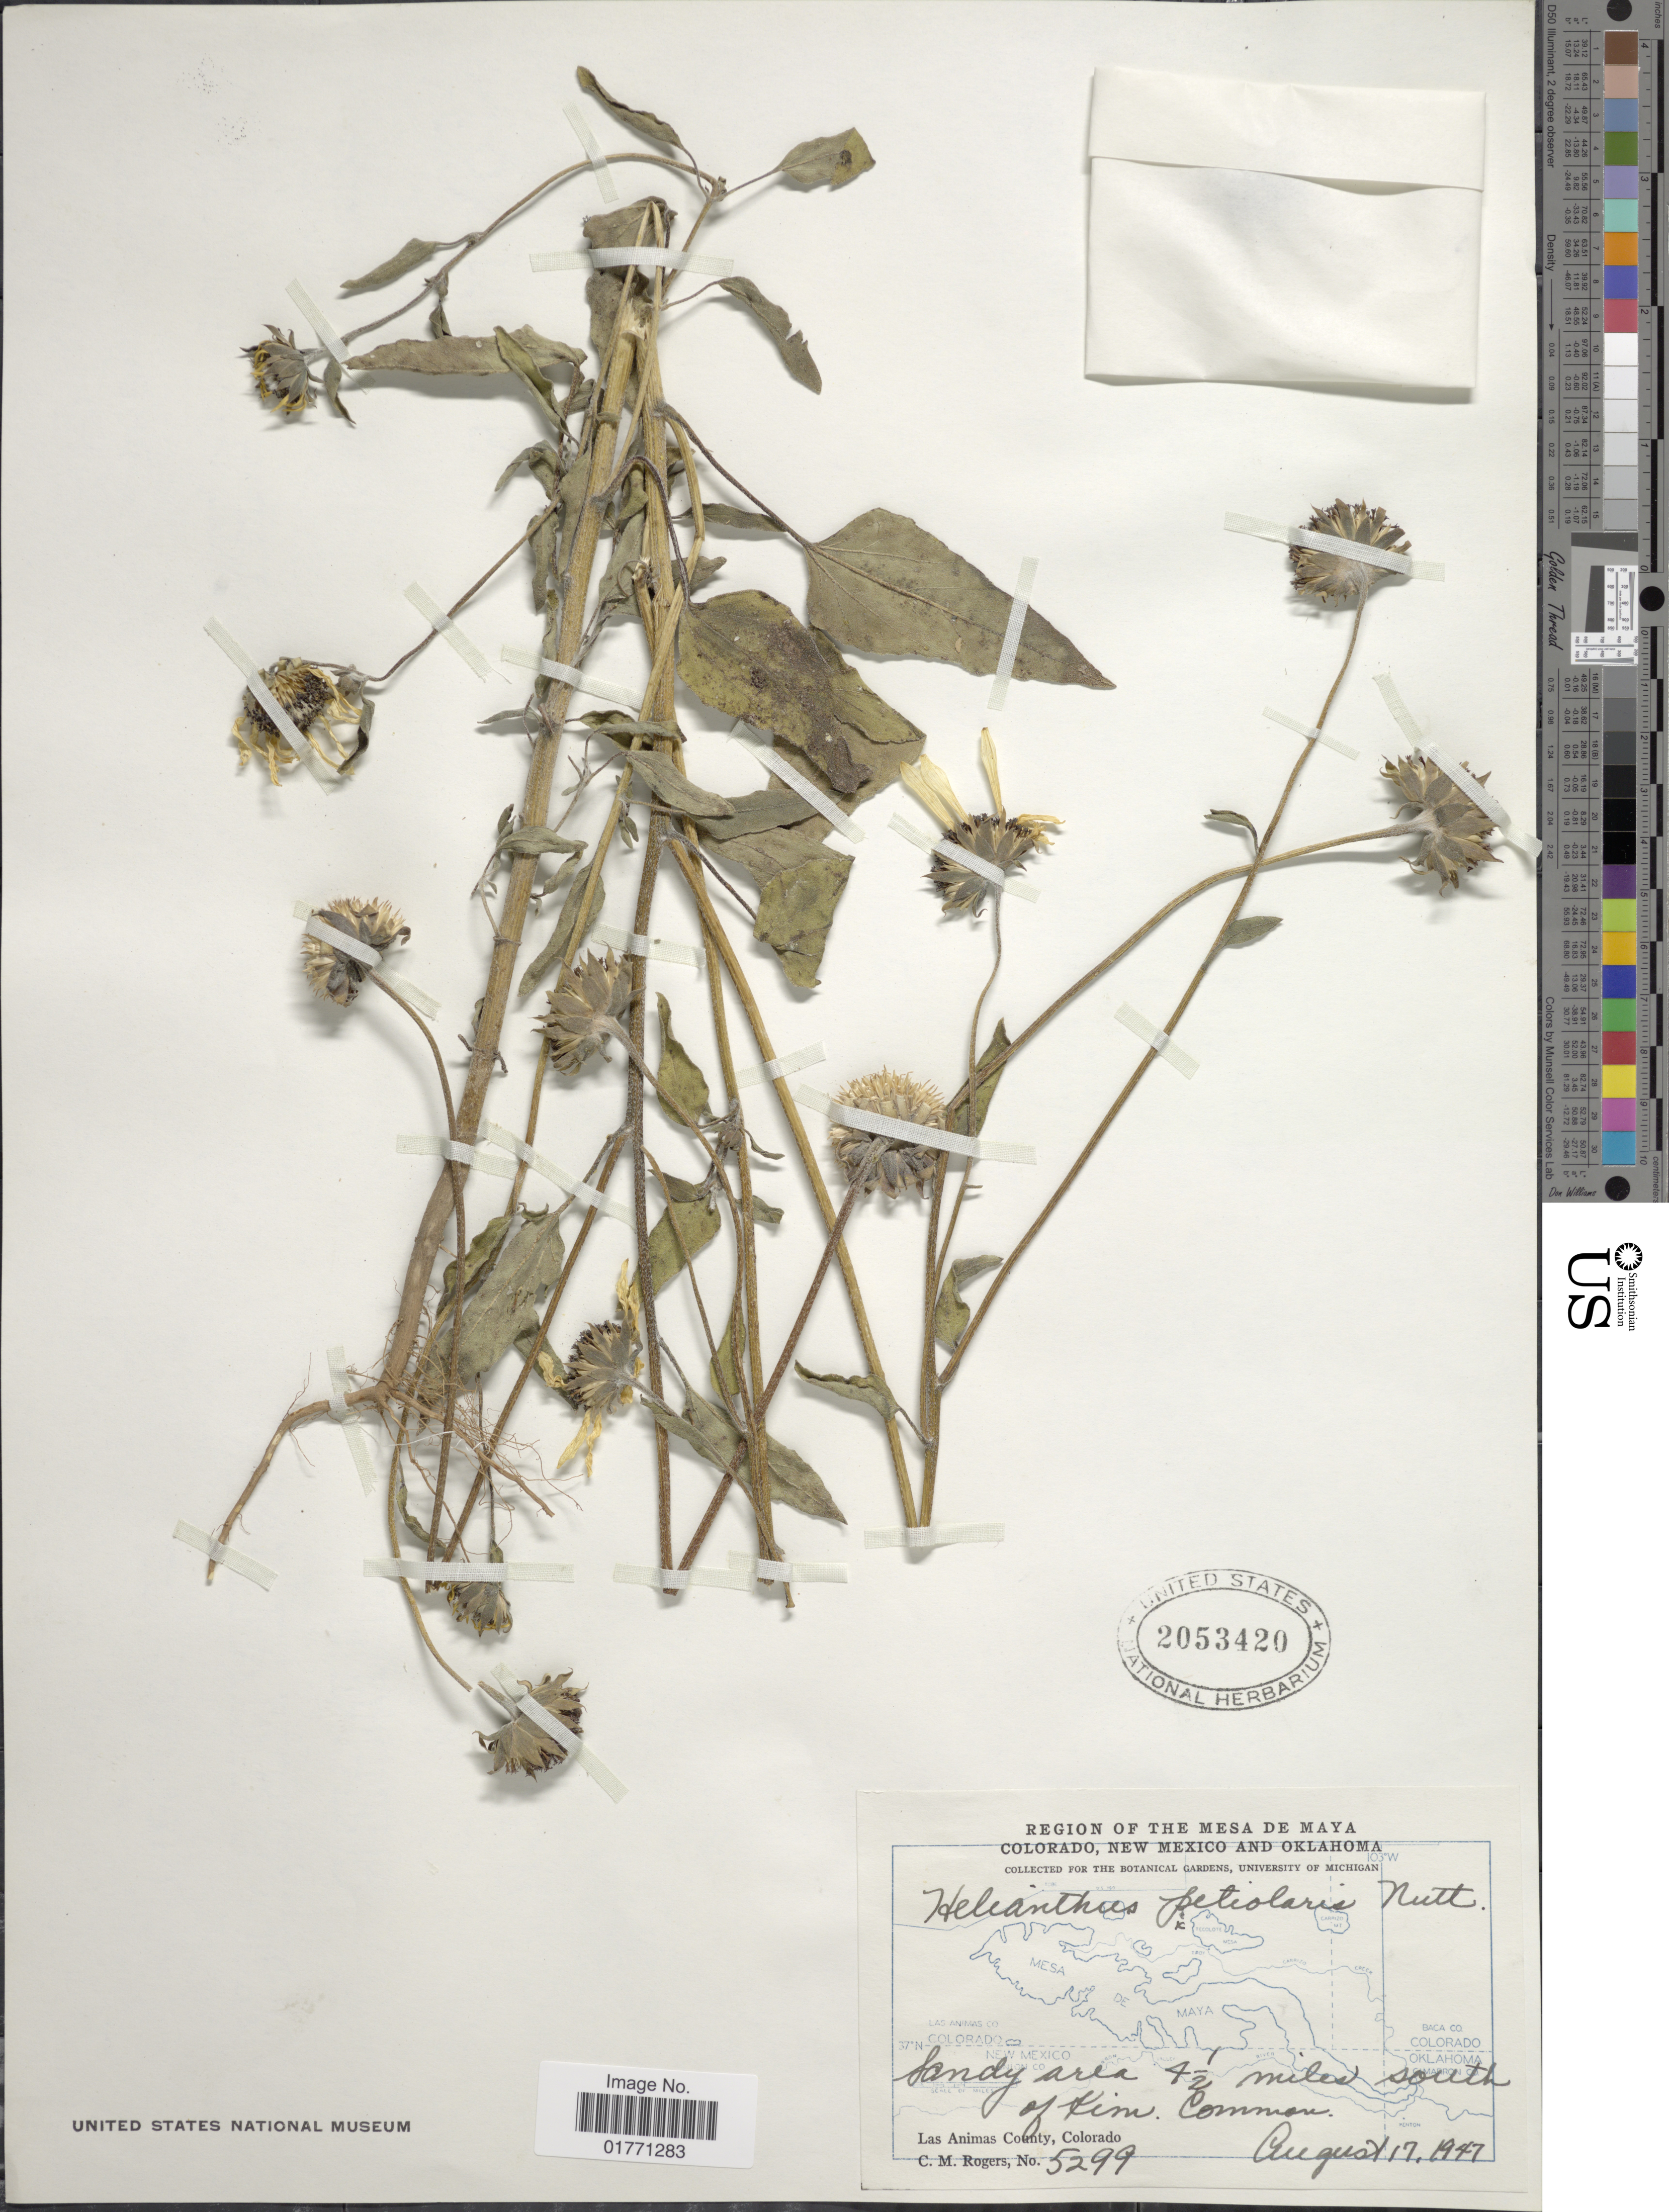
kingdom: Plantae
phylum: Tracheophyta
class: Magnoliopsida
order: Asterales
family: Asteraceae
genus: Helianthus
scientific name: Helianthus petiolaris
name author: Nutt.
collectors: C. M. Rogers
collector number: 5299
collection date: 1947-08-17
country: United States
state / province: Colorado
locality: Region of the Mesa de Maya, sandy area, 4 1/2 miles south of Kim, common, Las Animas County.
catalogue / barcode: US 2053420